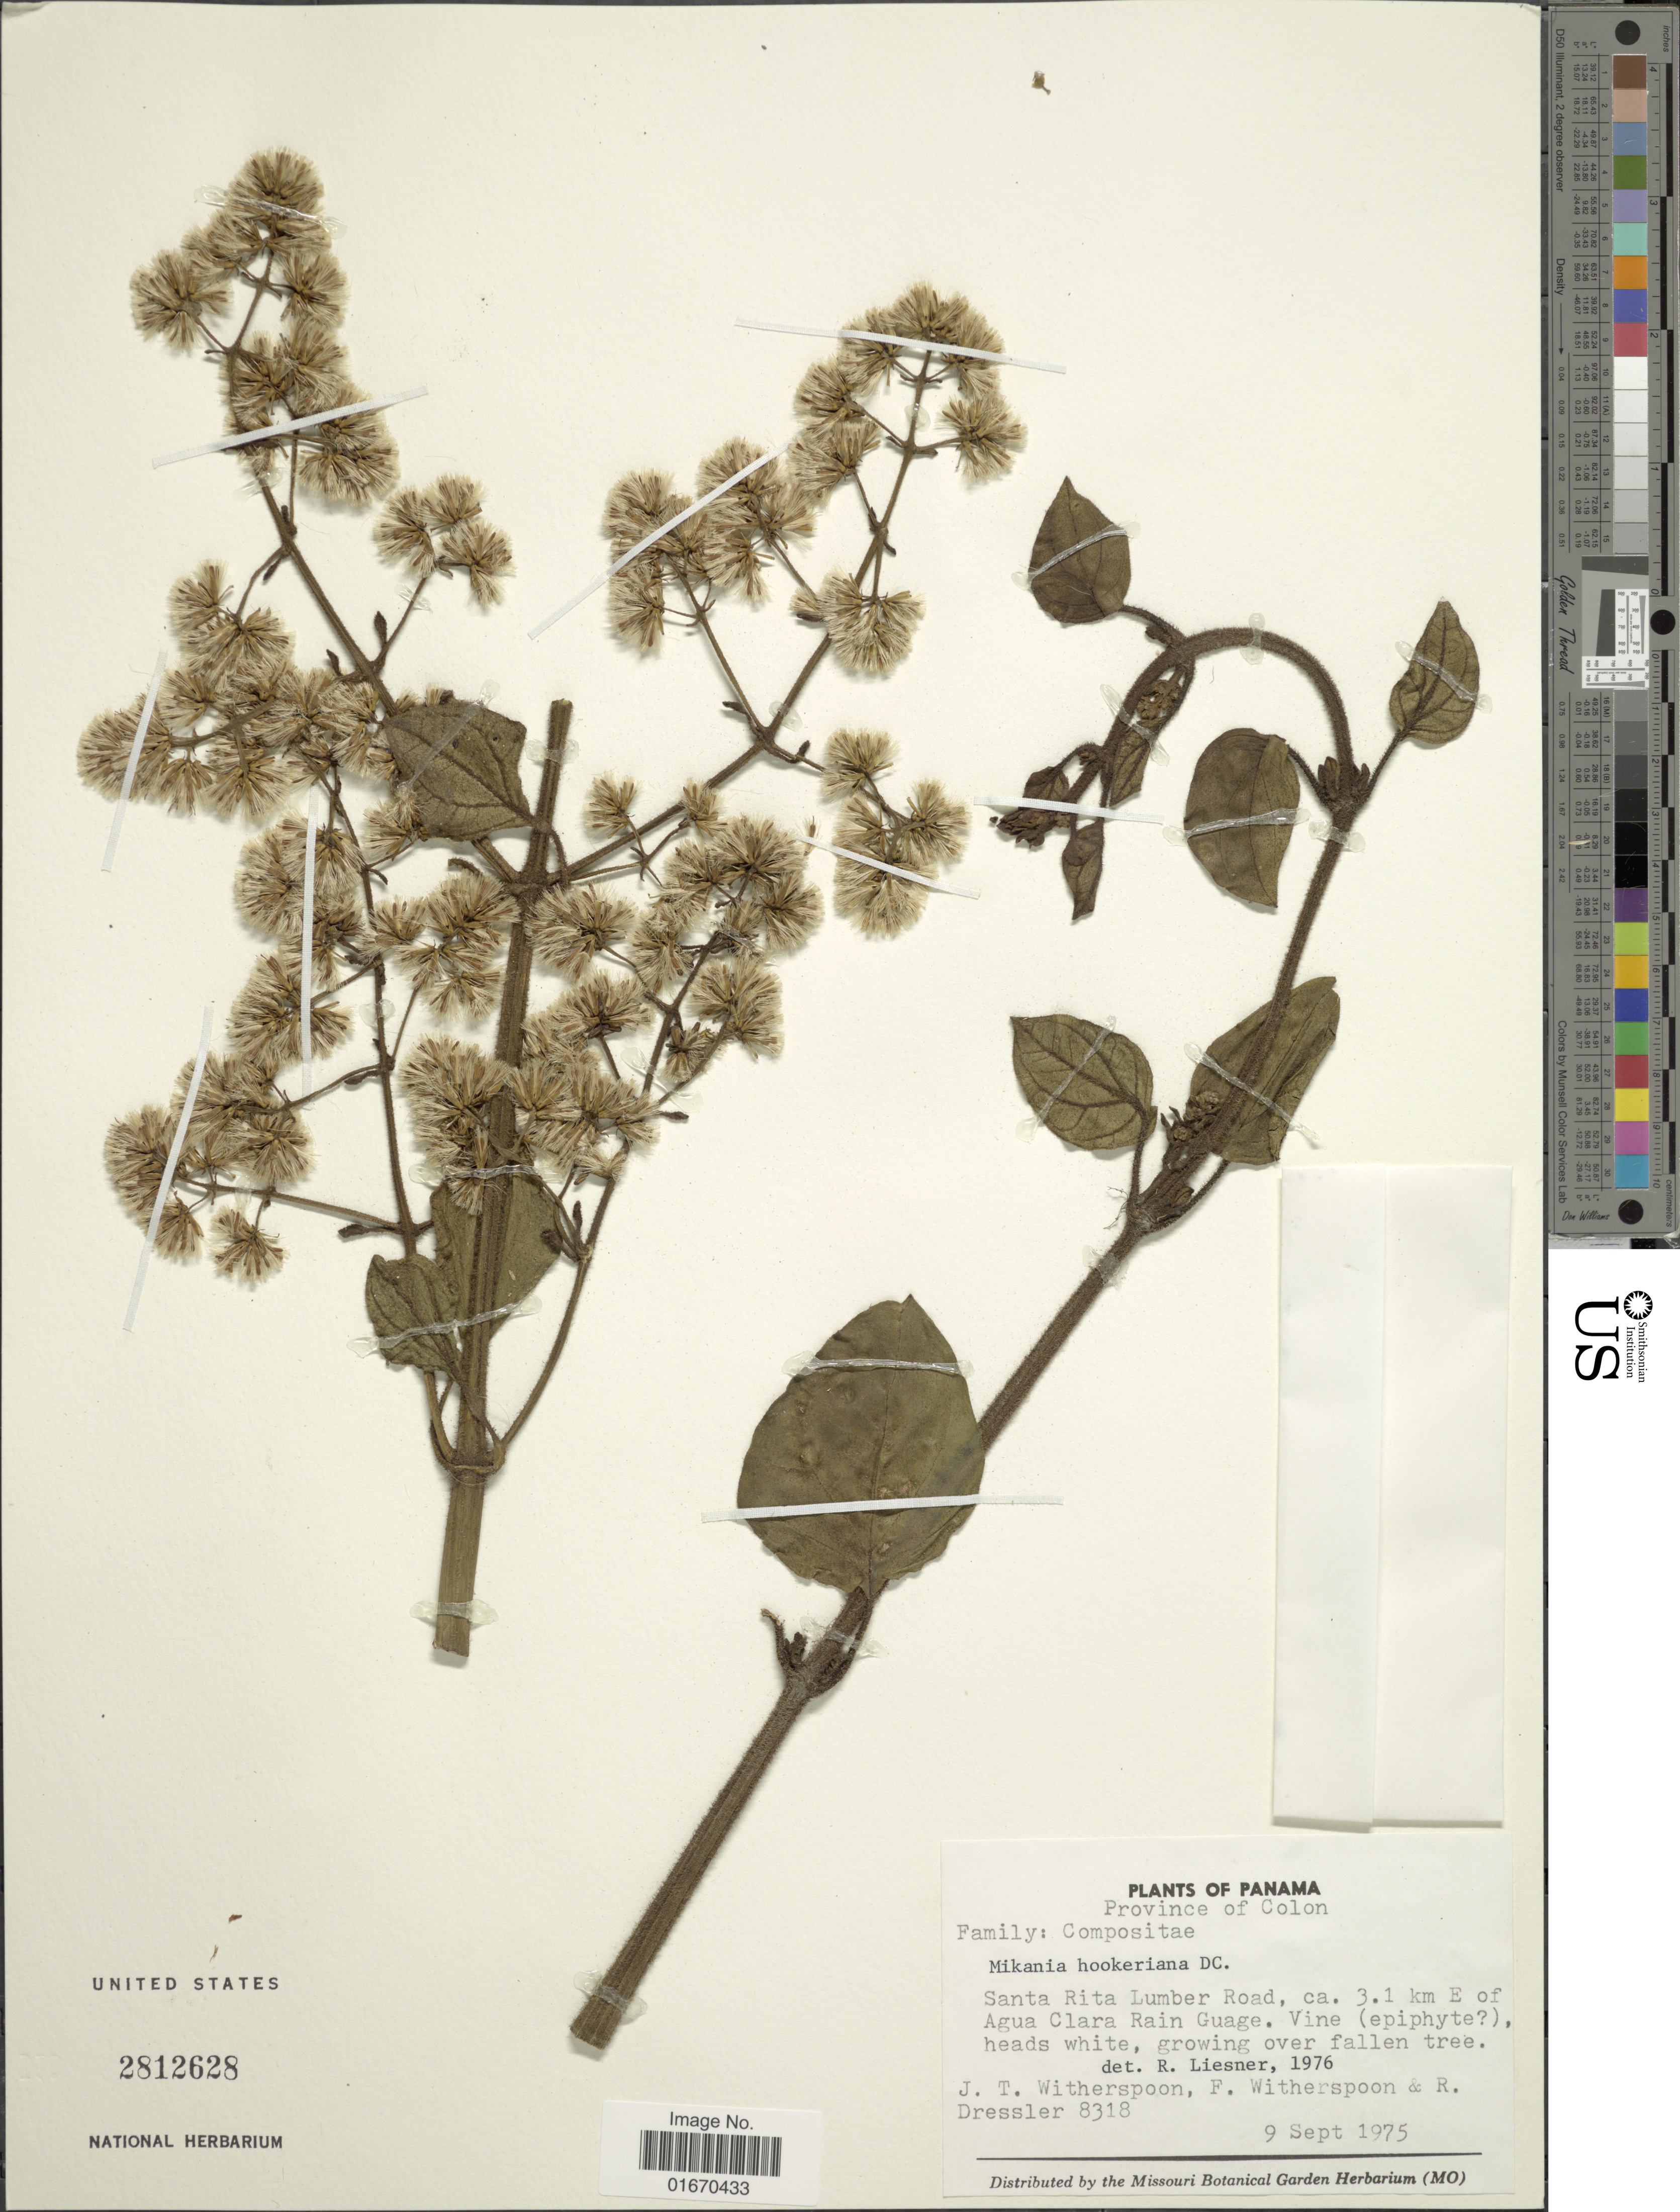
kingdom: Plantae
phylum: Tracheophyta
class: Magnoliopsida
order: Asterales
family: Asteraceae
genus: Mikania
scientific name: Mikania hookeriana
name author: DC.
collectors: J. Witherspoon, F. Witherspoon & R. Dressler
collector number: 8318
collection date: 1975-09-09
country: Panama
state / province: Colón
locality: Santa Rita Lumber Road, ca 3.1 km E of Agua Clara Rain Guage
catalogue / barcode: US 2812628